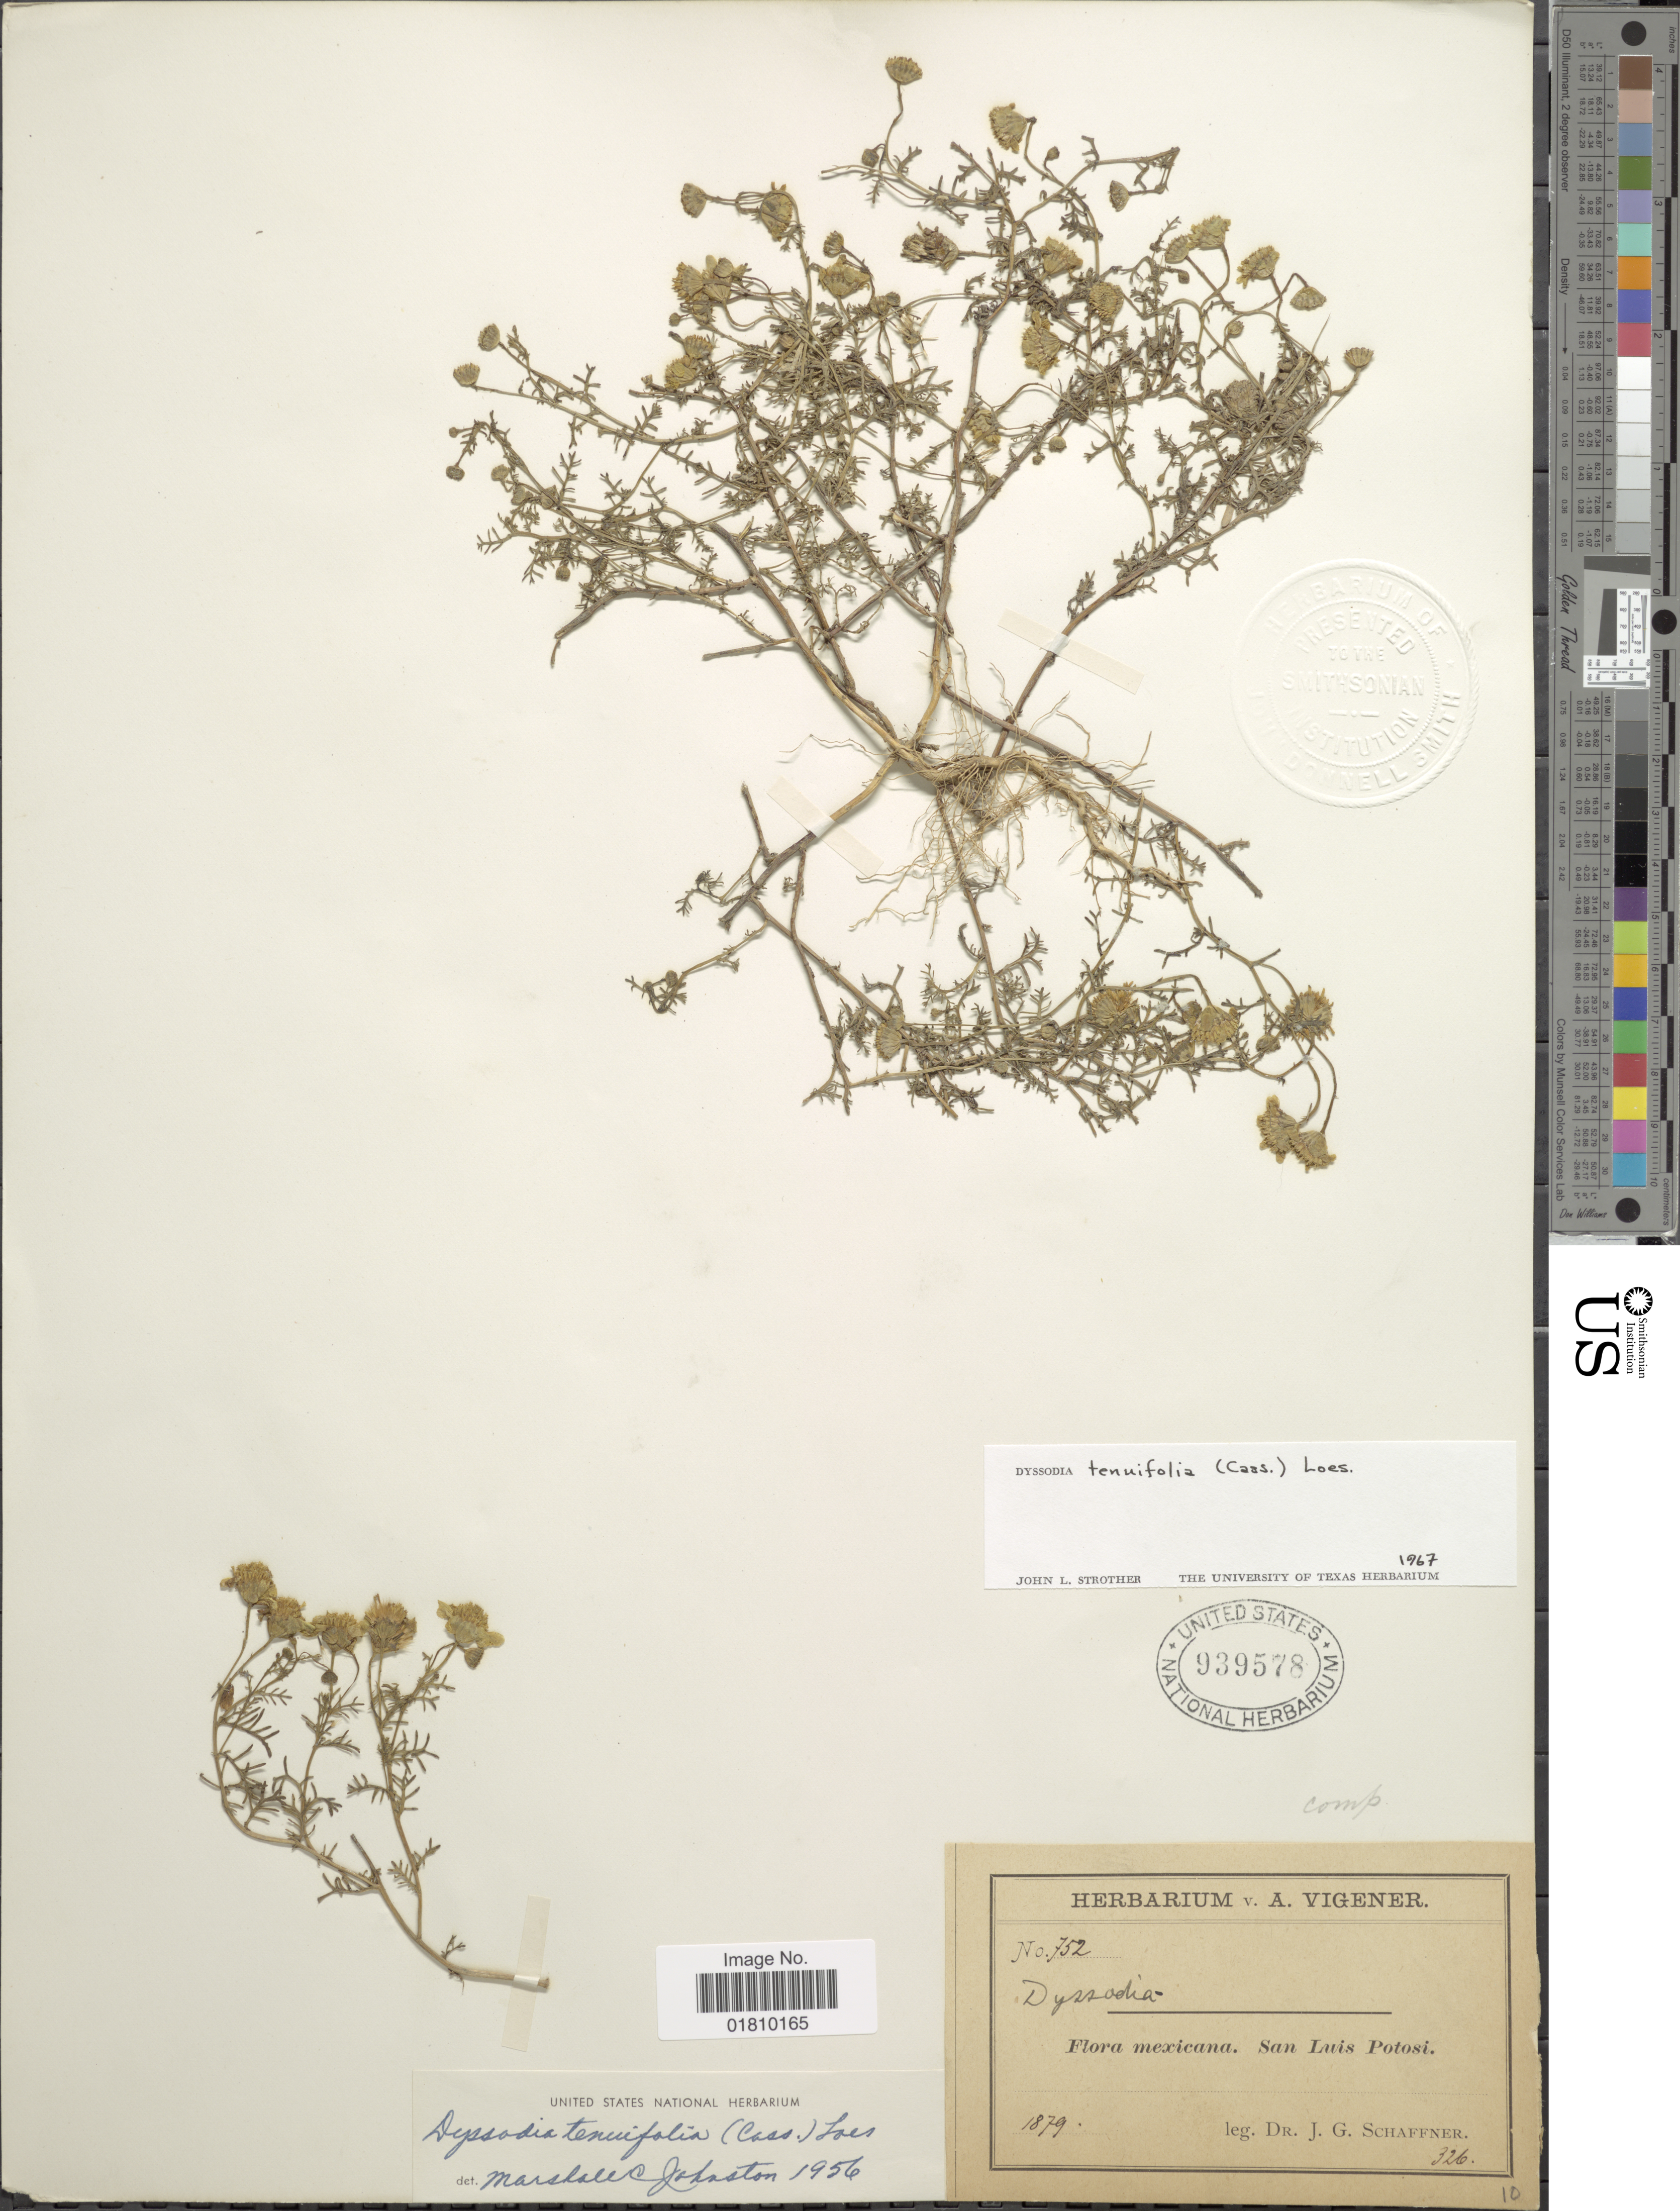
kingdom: Plantae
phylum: Tracheophyta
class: Magnoliopsida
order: Asterales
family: Asteraceae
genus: Thymophylla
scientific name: Thymophylla tenuifolia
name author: (Cass.) Rydb.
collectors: J. G. Schaffner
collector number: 752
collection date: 1879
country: Mexico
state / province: San Luis Potosí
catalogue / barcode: US 939578